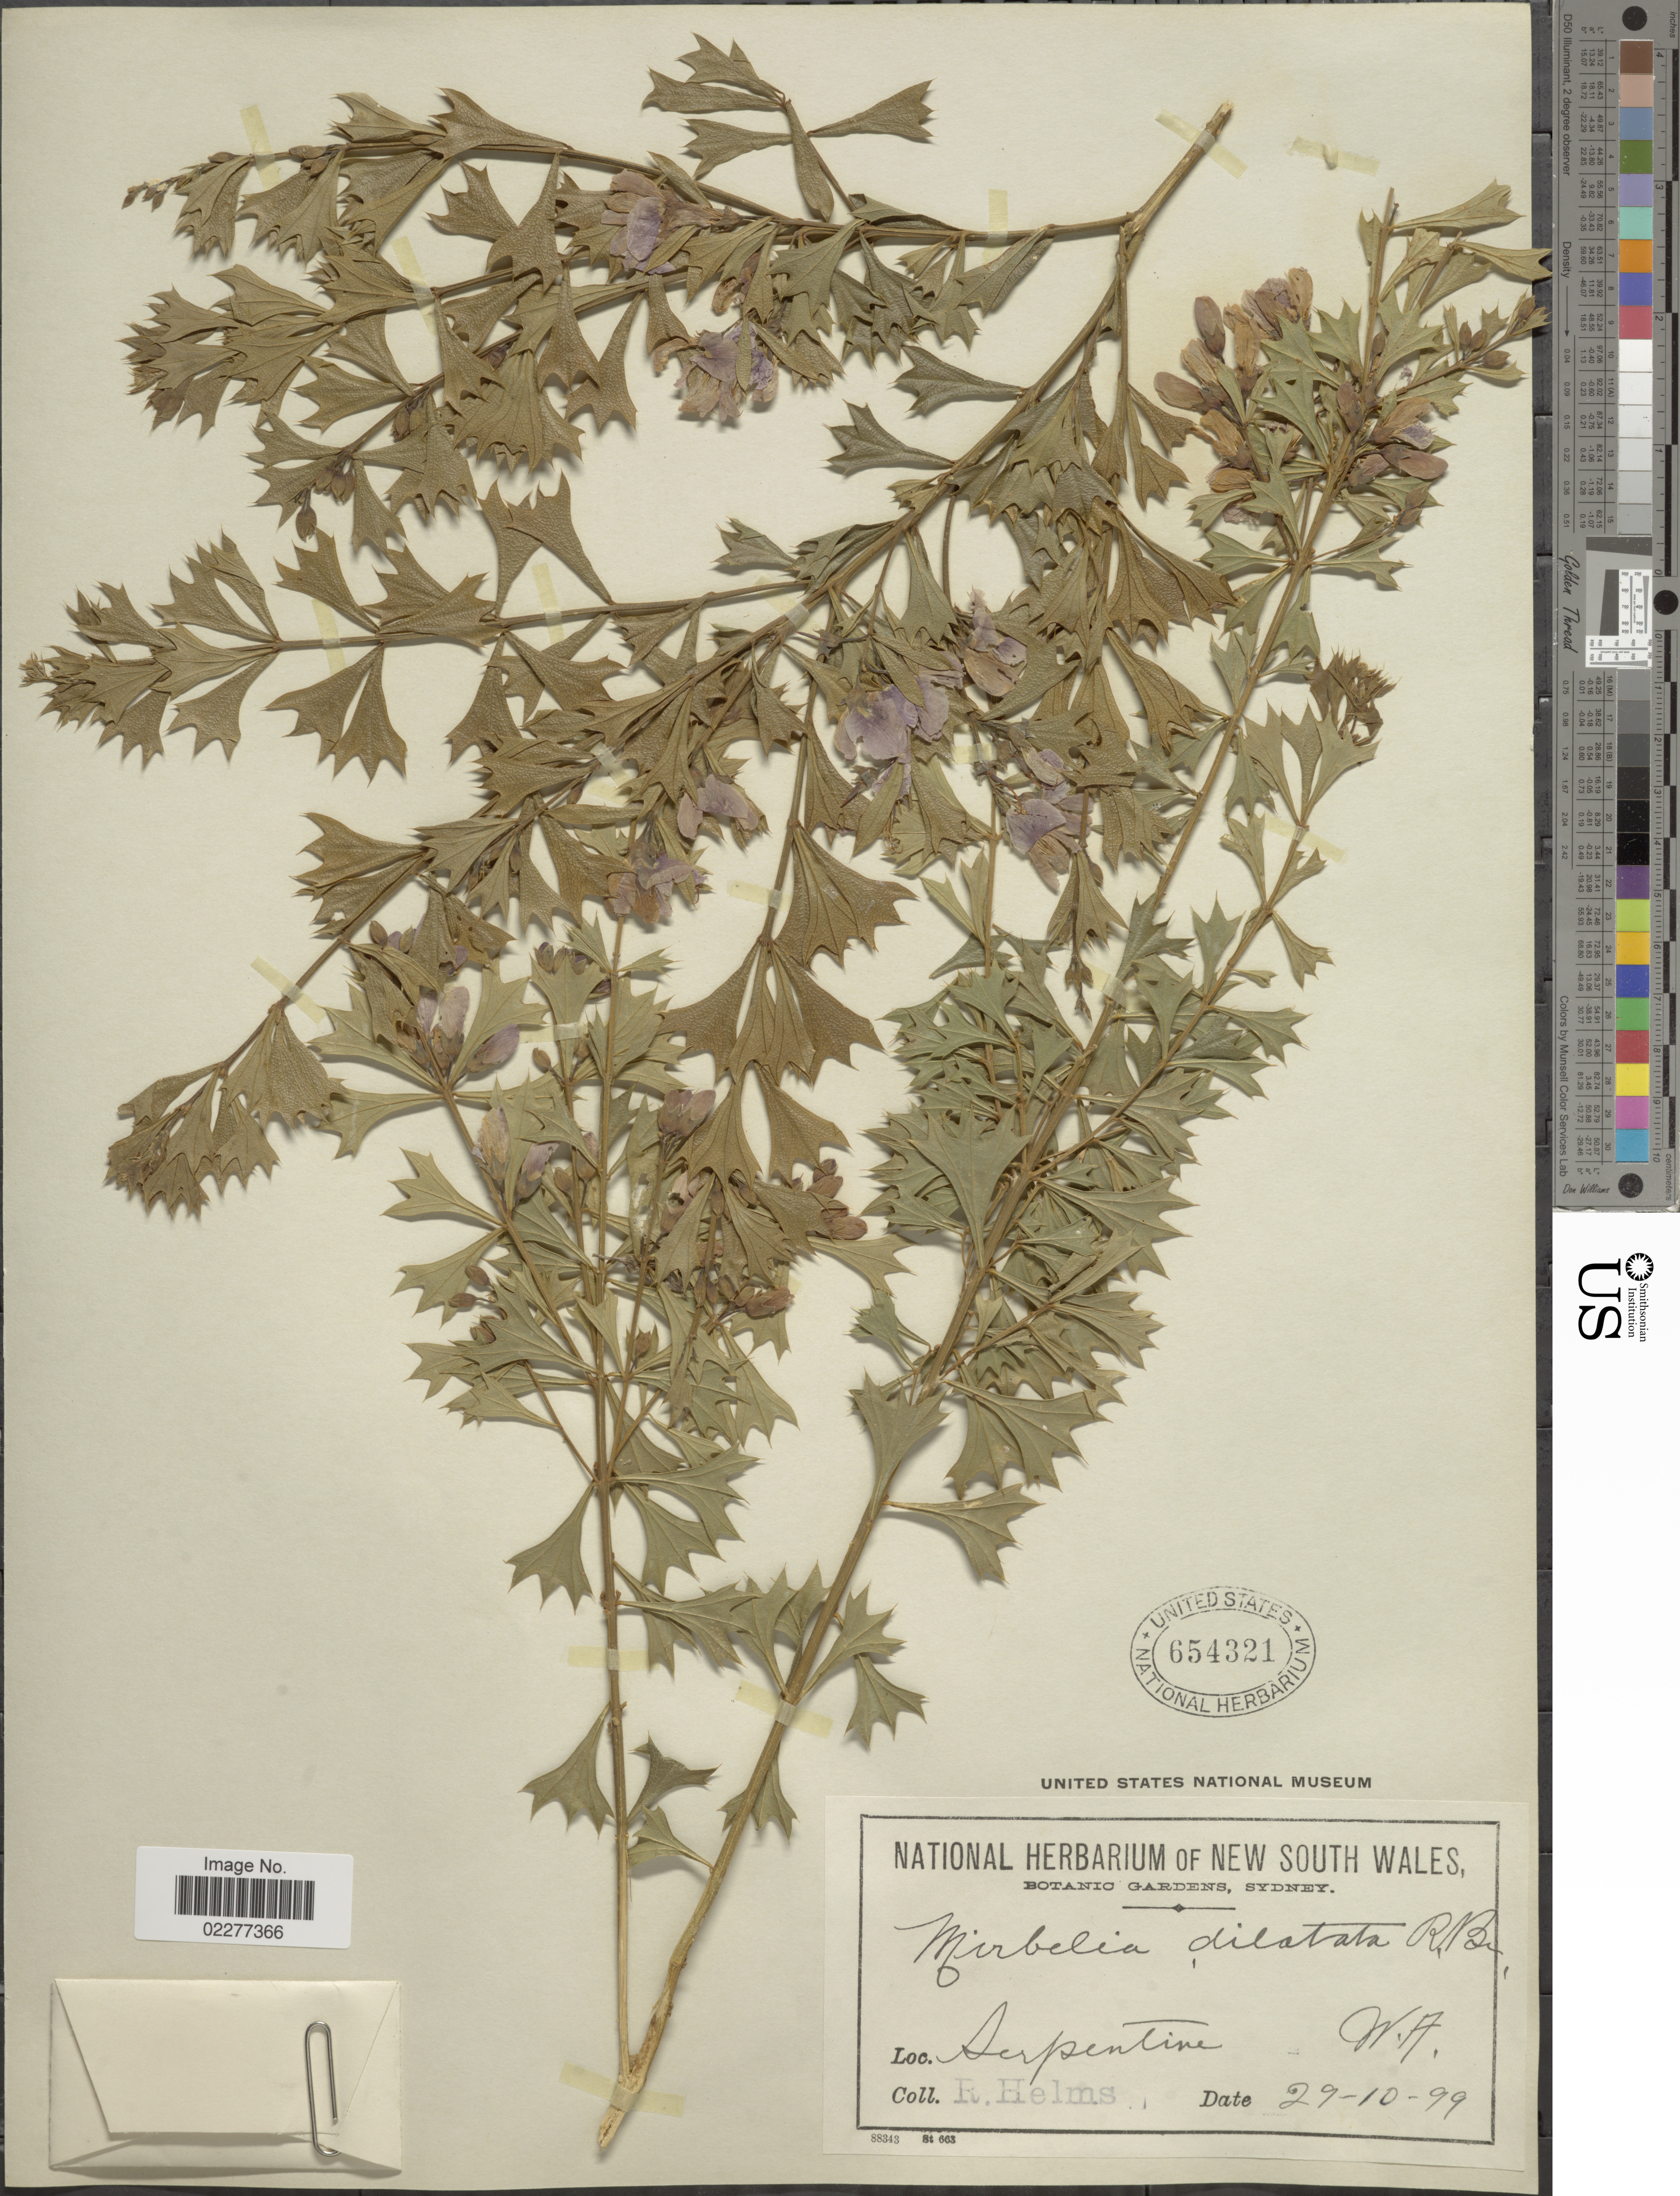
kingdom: Plantae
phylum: Tracheophyta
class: Magnoliopsida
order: Fabales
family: Fabaceae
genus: Mirbelia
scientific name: Mirbelia dilatata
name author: R. Br.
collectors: R. Helms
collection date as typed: Transcribed d/m/y: 29/10/99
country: Australia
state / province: Western Australia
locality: Serpentine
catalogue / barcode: US 654321